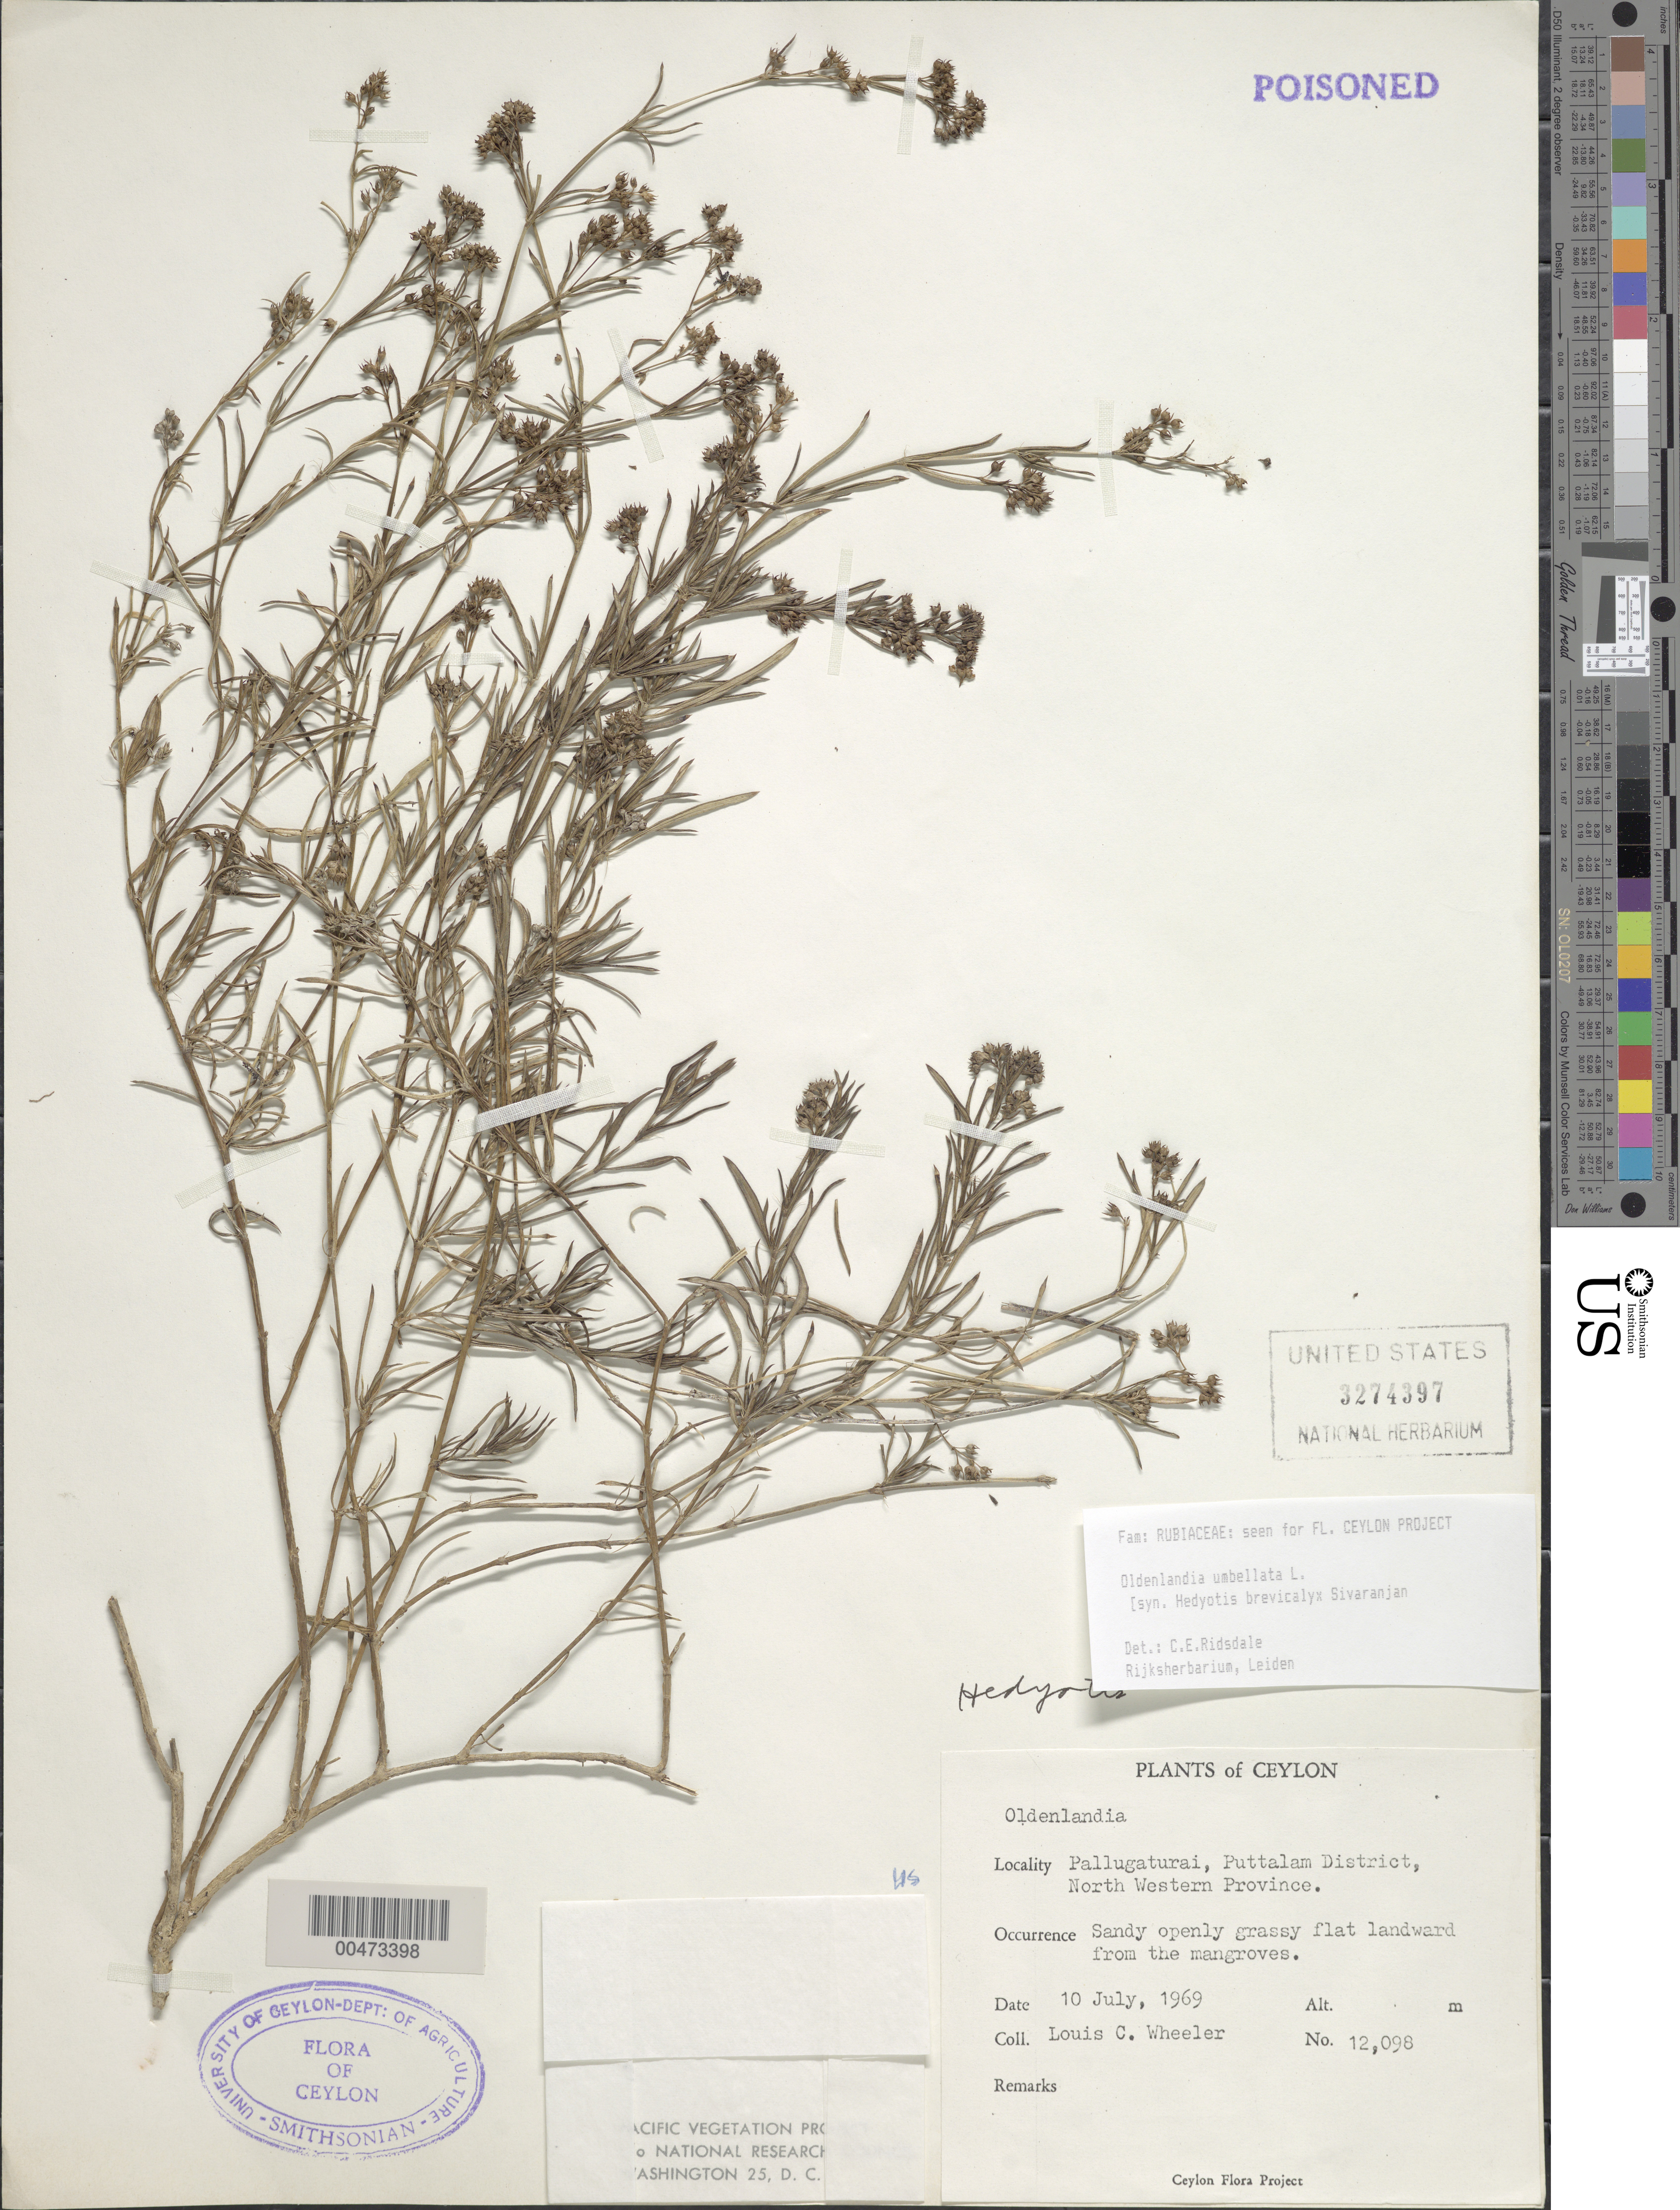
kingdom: Plantae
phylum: Tracheophyta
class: Magnoliopsida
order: Gentianales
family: Rubiaceae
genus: Oldenlandia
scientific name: Oldenlandia umbellata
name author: L.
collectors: L. C. Wheeler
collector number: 12098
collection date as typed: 10 Jul 1969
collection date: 1969-07-10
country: Sri Lanka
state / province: North Western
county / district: Puttalam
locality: Pallugaturai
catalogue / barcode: US 3274397